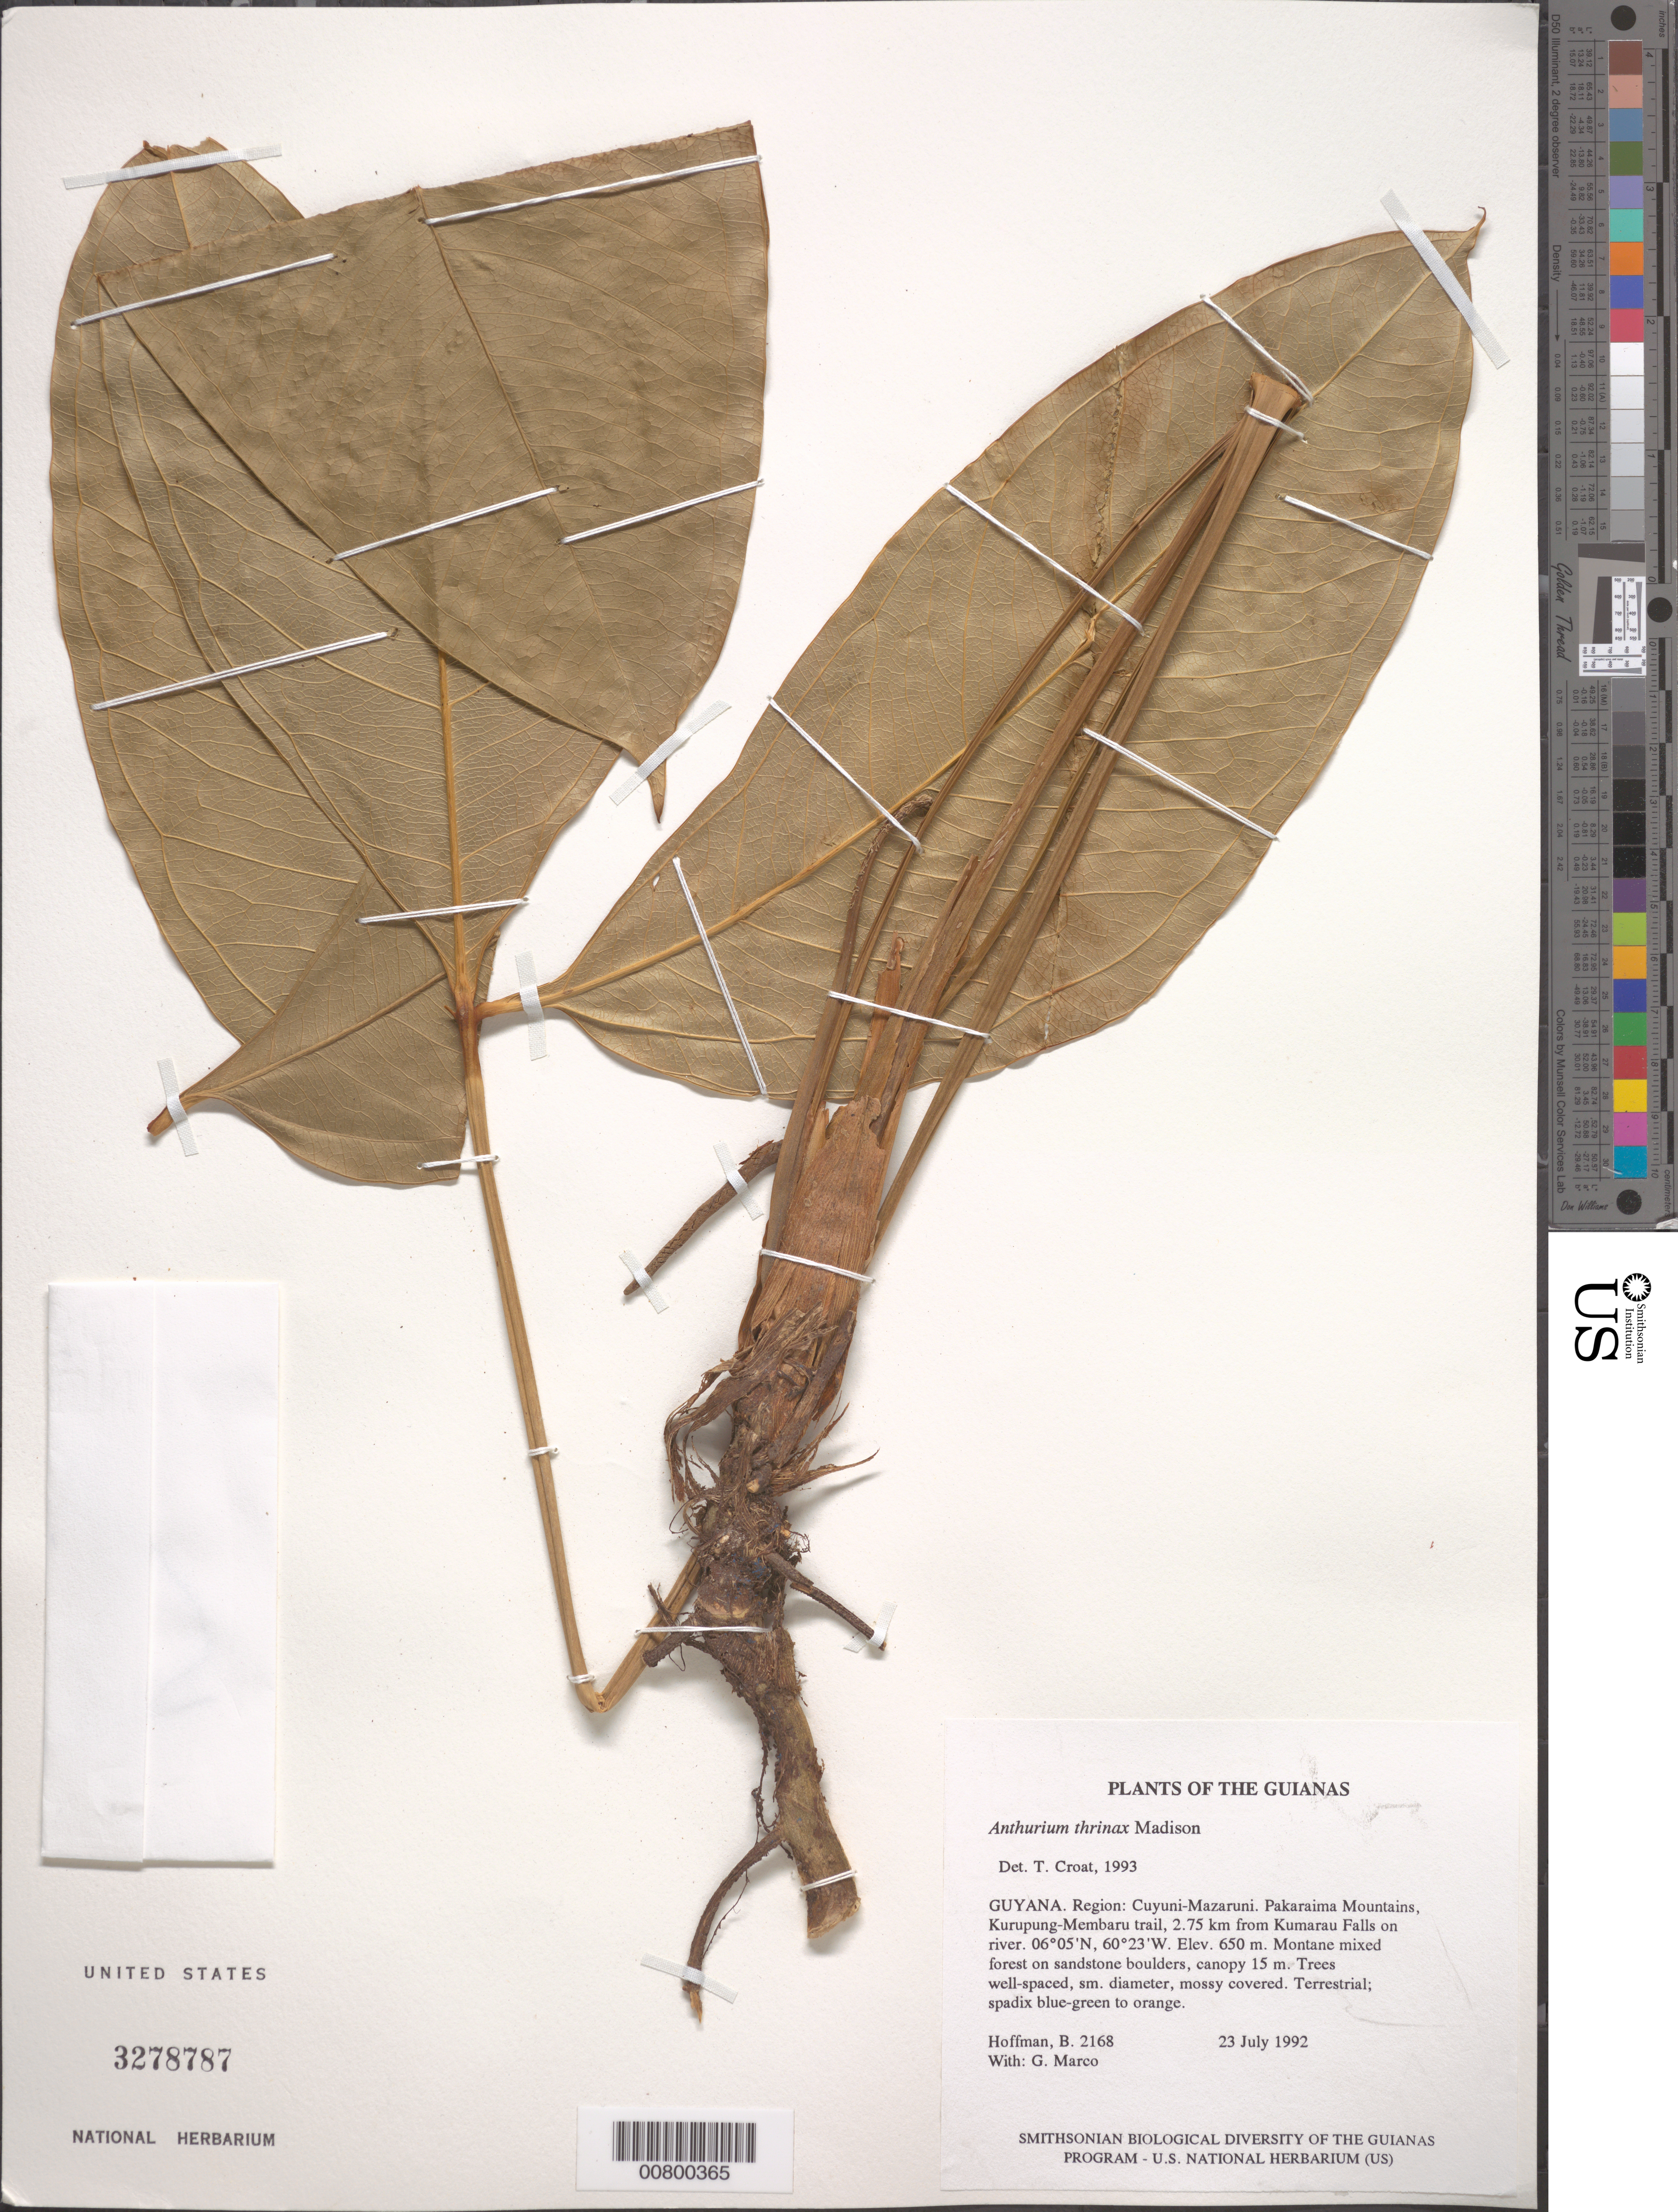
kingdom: Plantae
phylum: Tracheophyta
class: Liliopsida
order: Alismatales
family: Araceae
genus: Anthurium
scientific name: Anthurium thrinax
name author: Madison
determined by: Croat, Thomas B., Missouri Botanical Garden (MO)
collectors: B. Hoffman & G. Marco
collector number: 2168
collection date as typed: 23 July 1992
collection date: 1992-07-23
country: Guyana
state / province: Cuyuni-Mazaruni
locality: Pakaraima Mountains, Kurupung-Membaru trail, 2.75 km WSW from Kumarau Falls on Kurupung River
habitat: Montane mixed forest on sandstone boulders, canopy 15 m. Trees well-spaced, sm. diameter, mossy covered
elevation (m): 650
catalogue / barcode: US 3278787